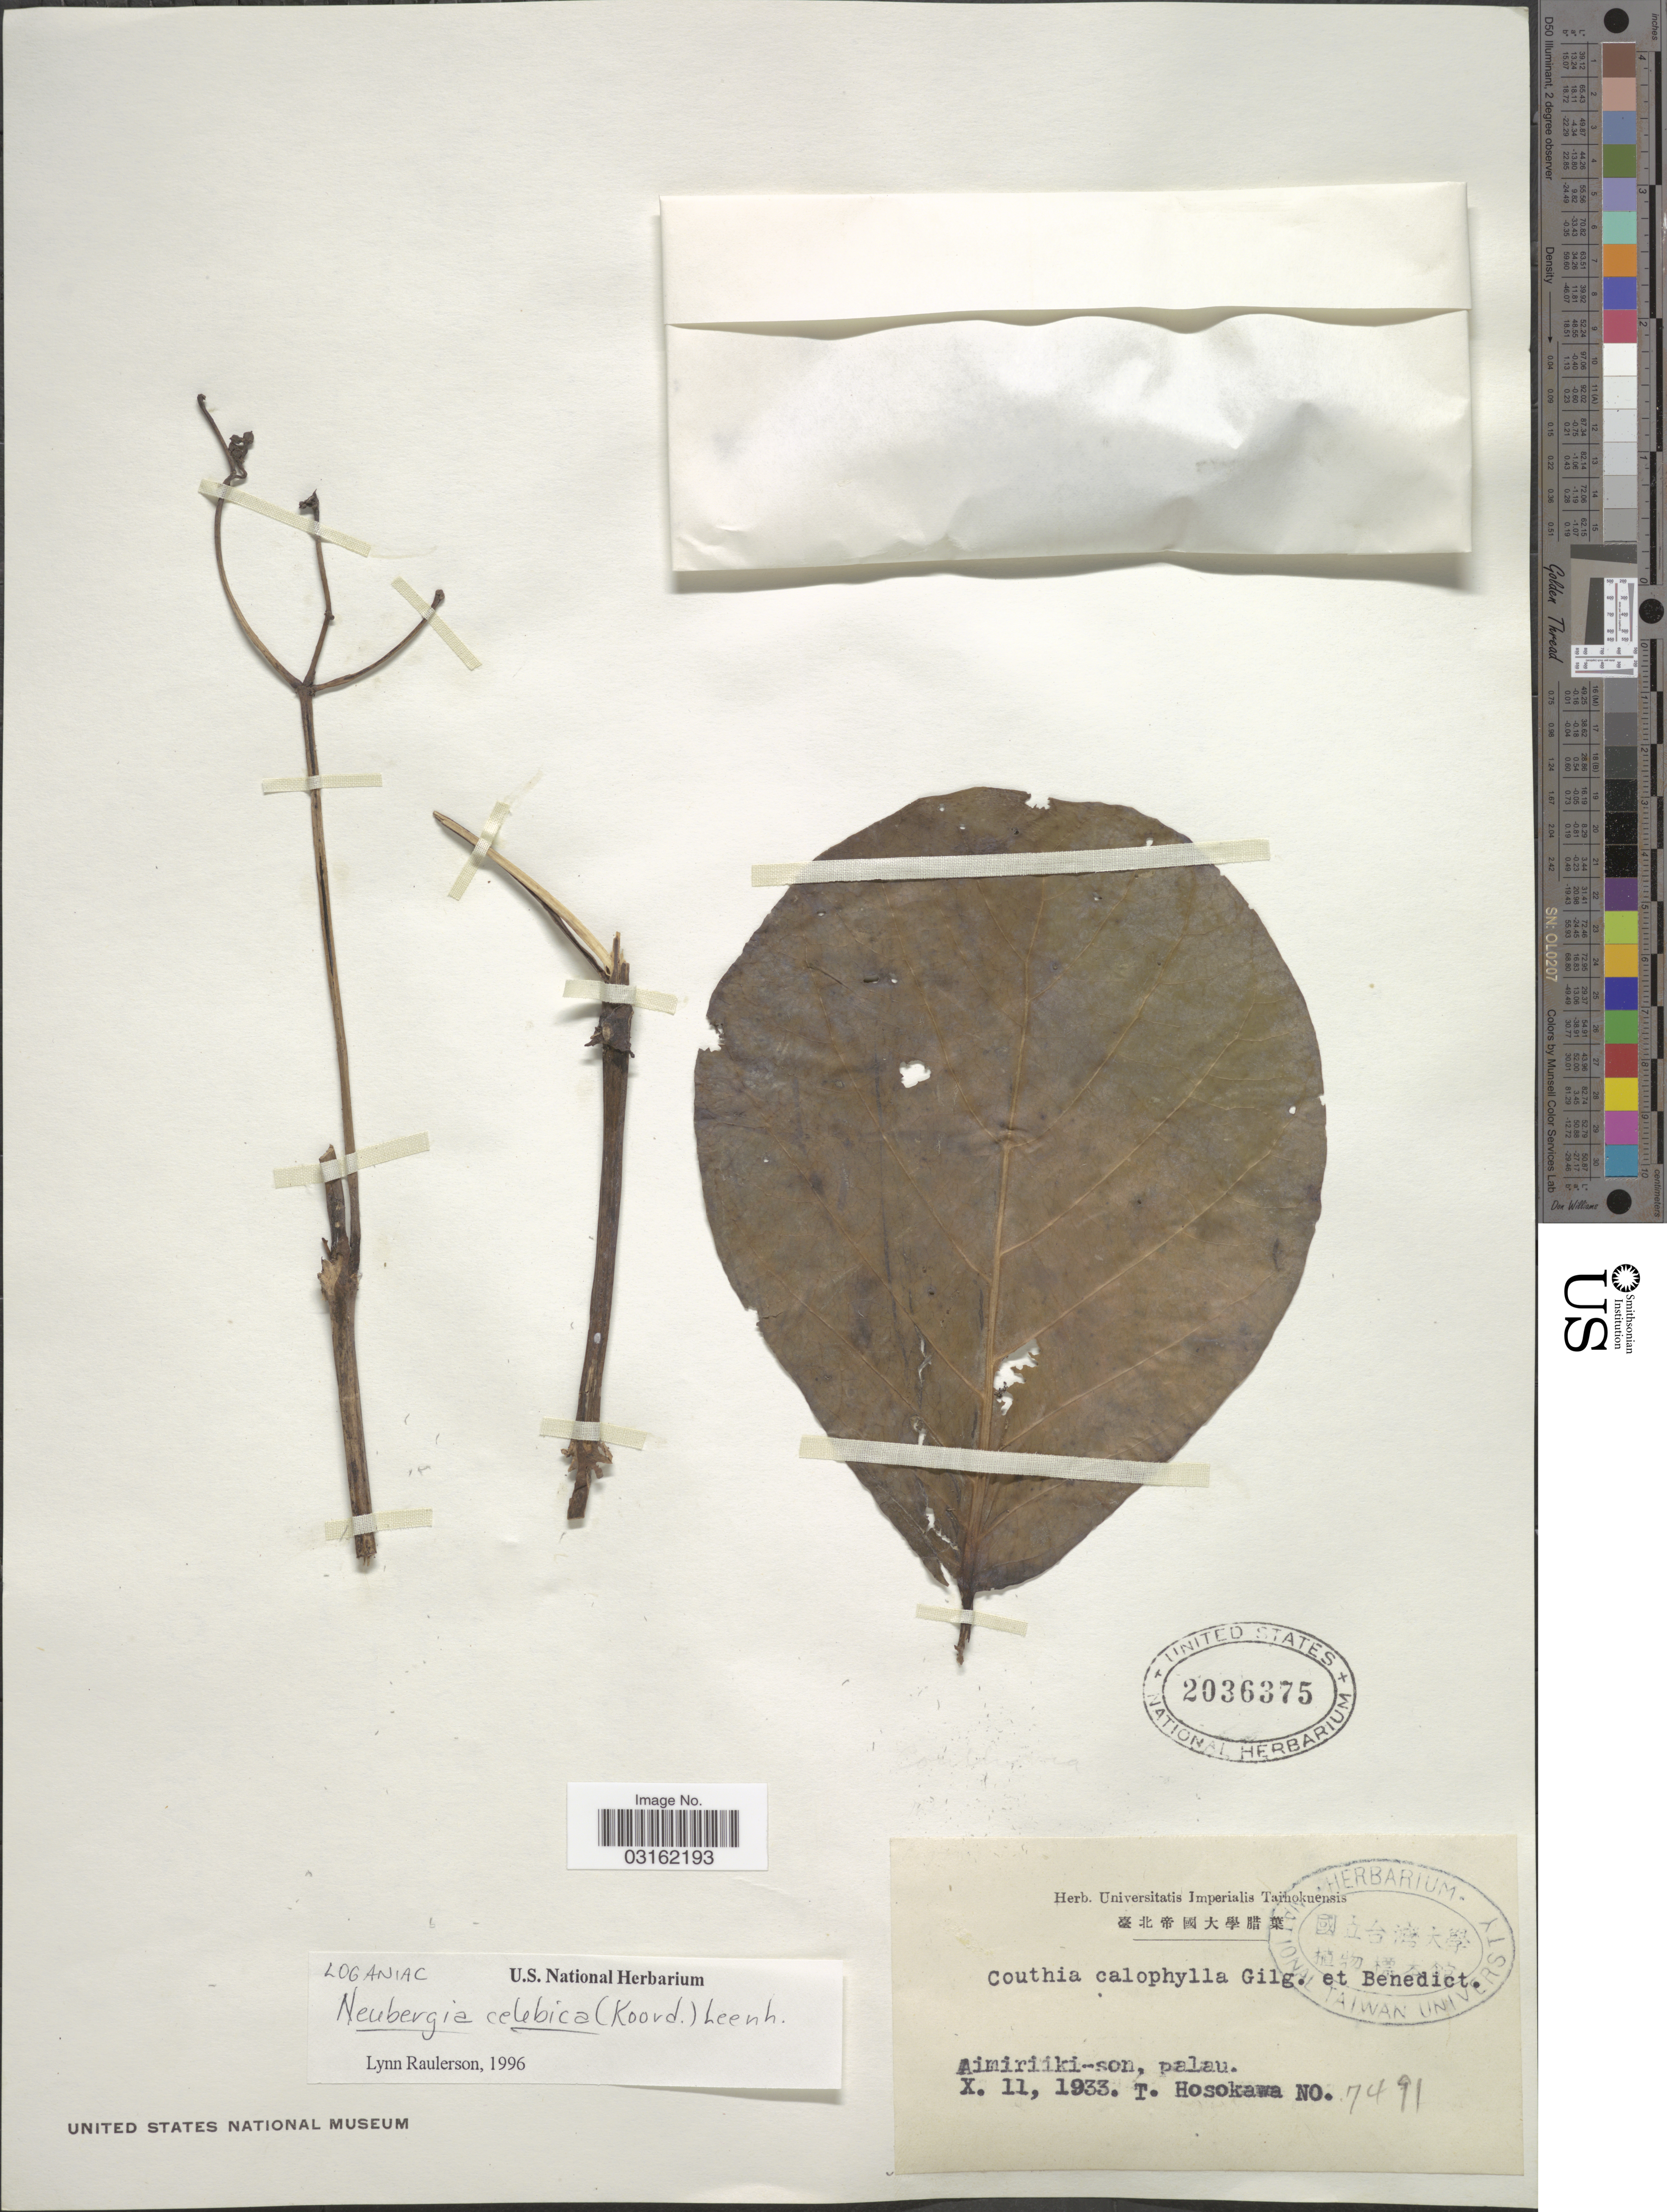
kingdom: Plantae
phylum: Tracheophyta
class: Magnoliopsida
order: Gentianales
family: Loganiaceae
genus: Neuburgia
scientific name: Neuburgia celebica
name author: (Koord.) Leenh.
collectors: T. Hosokawa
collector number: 7491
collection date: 1933-10-11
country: Palau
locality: Aimiriiki-son, palau.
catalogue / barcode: US 2036375